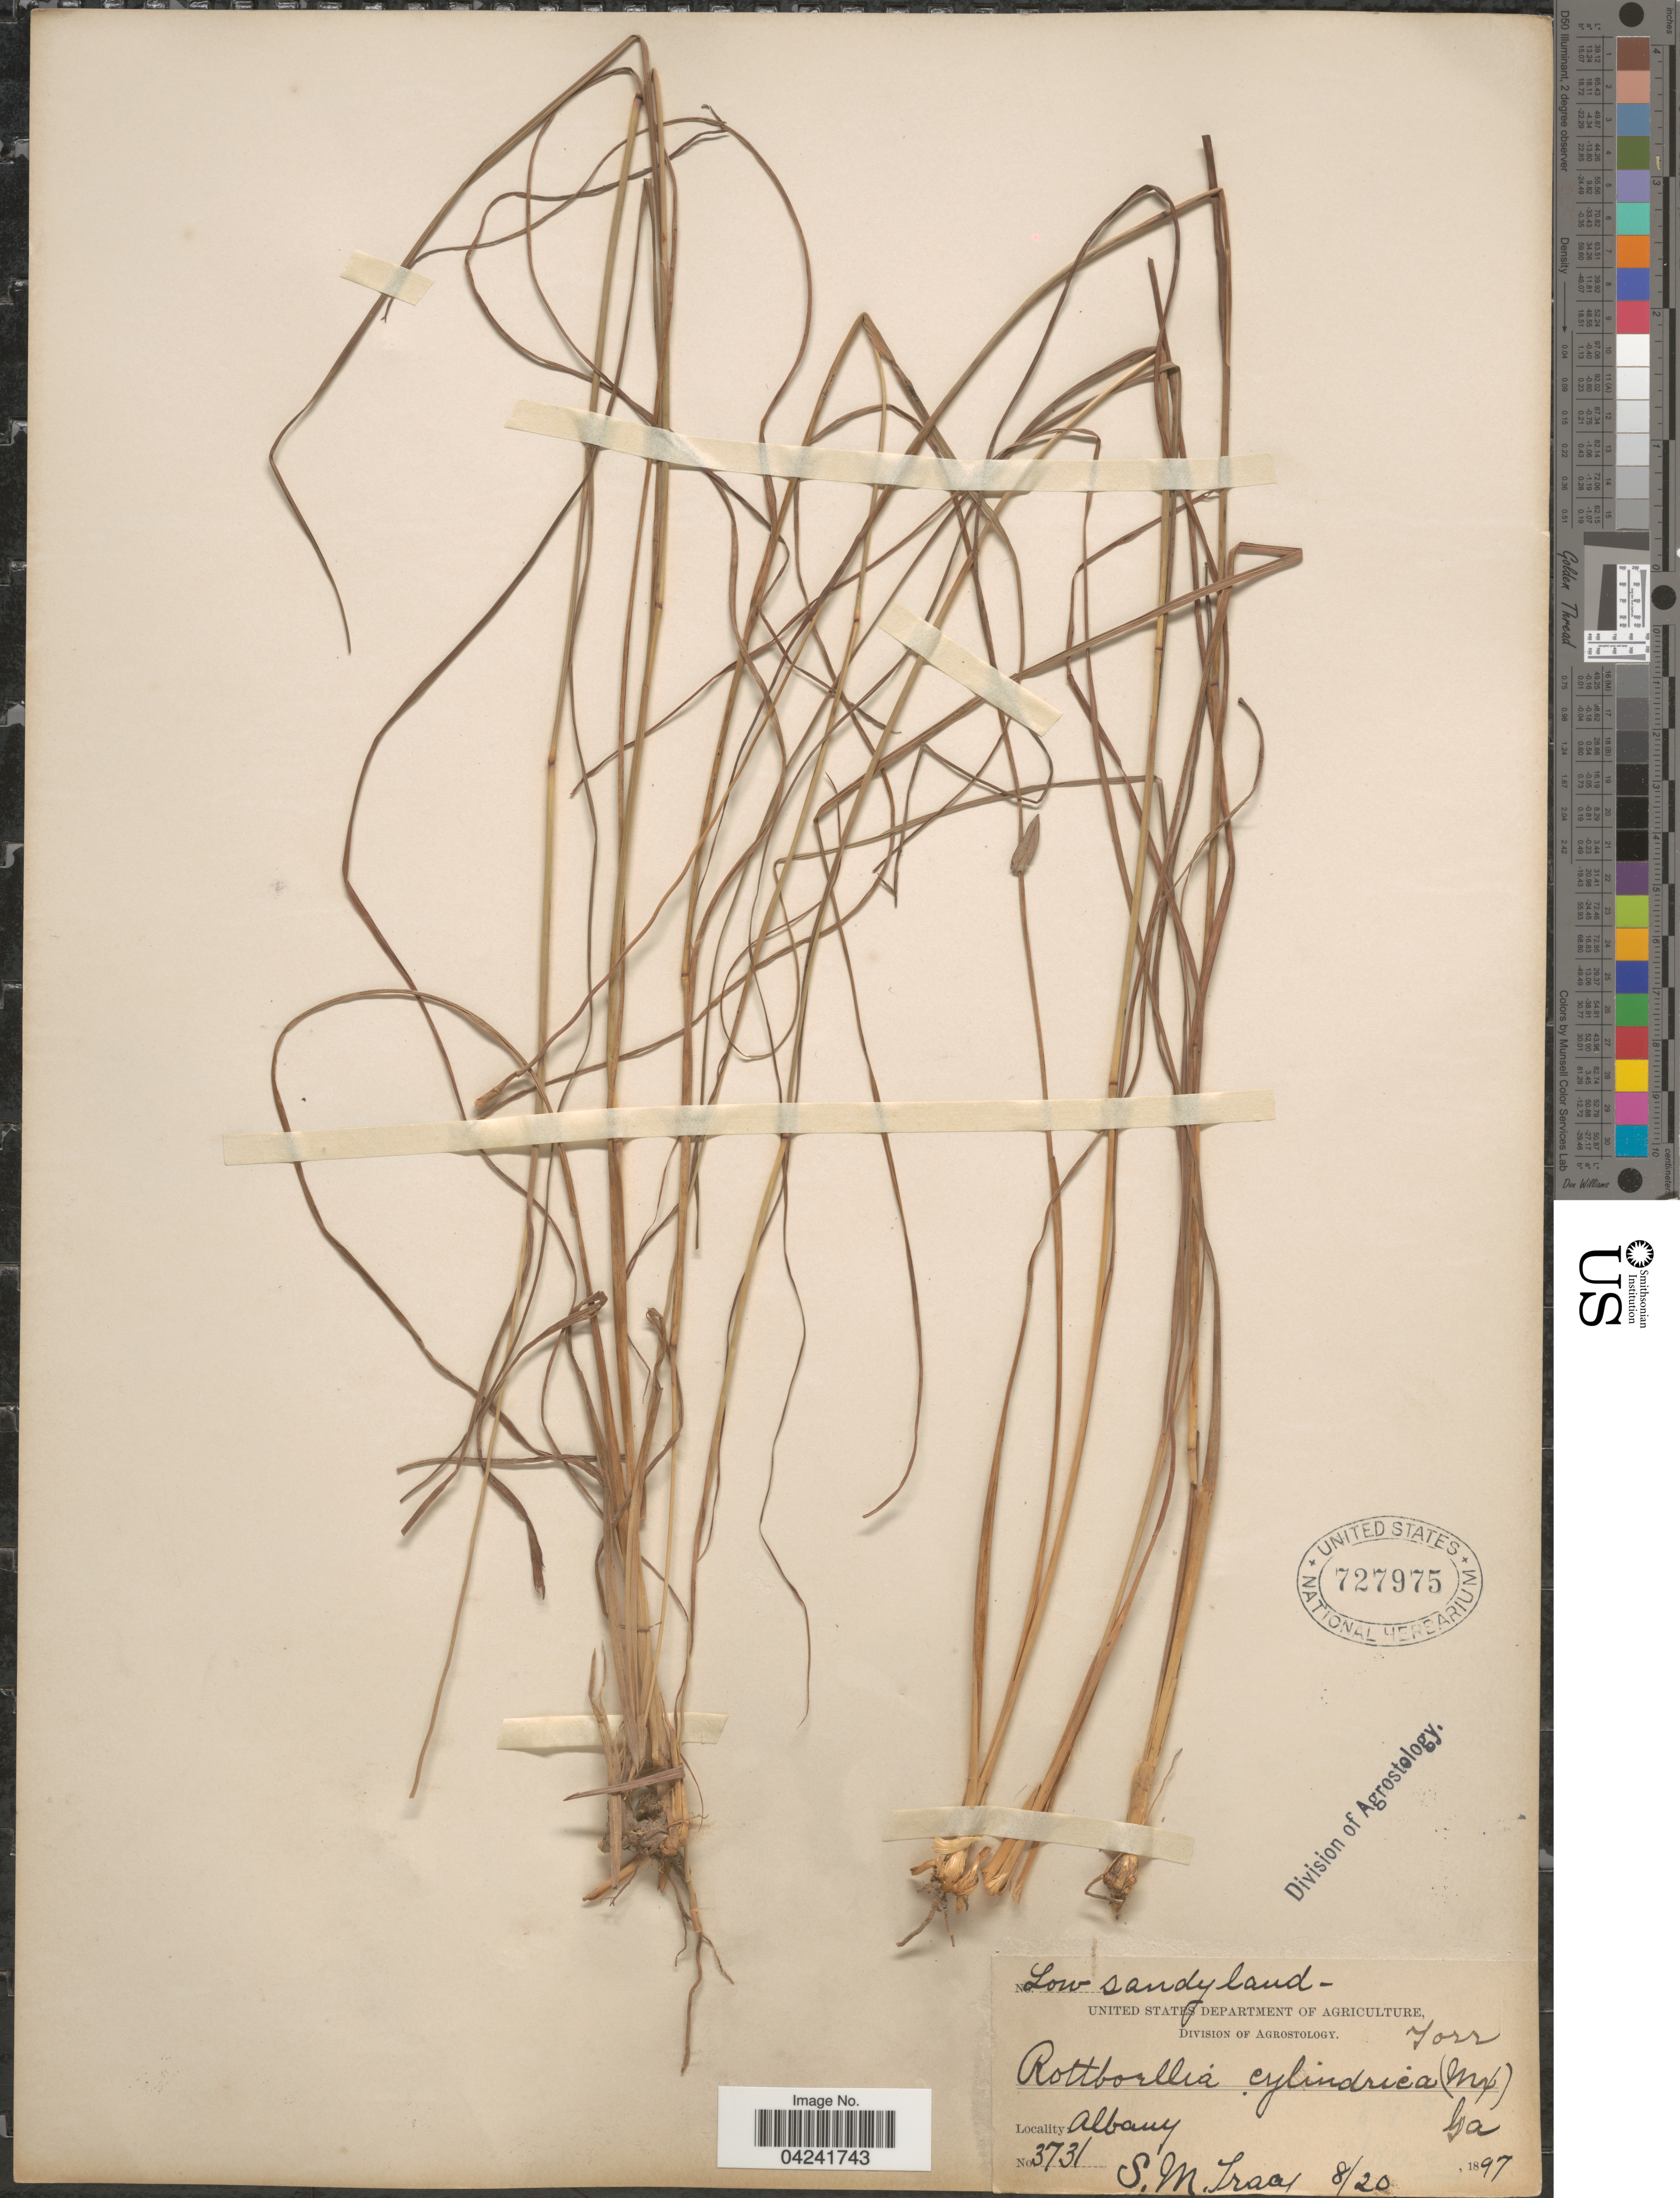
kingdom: Plantae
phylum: Tracheophyta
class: Liliopsida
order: Poales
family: Poaceae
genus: Mnesithea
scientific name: Mnesithea cylindrica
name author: (Michx.) de Koning & Sosef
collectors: S. M. Tracy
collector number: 3731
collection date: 1897-08-20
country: United States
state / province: Georgia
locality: Albany.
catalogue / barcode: US 727975